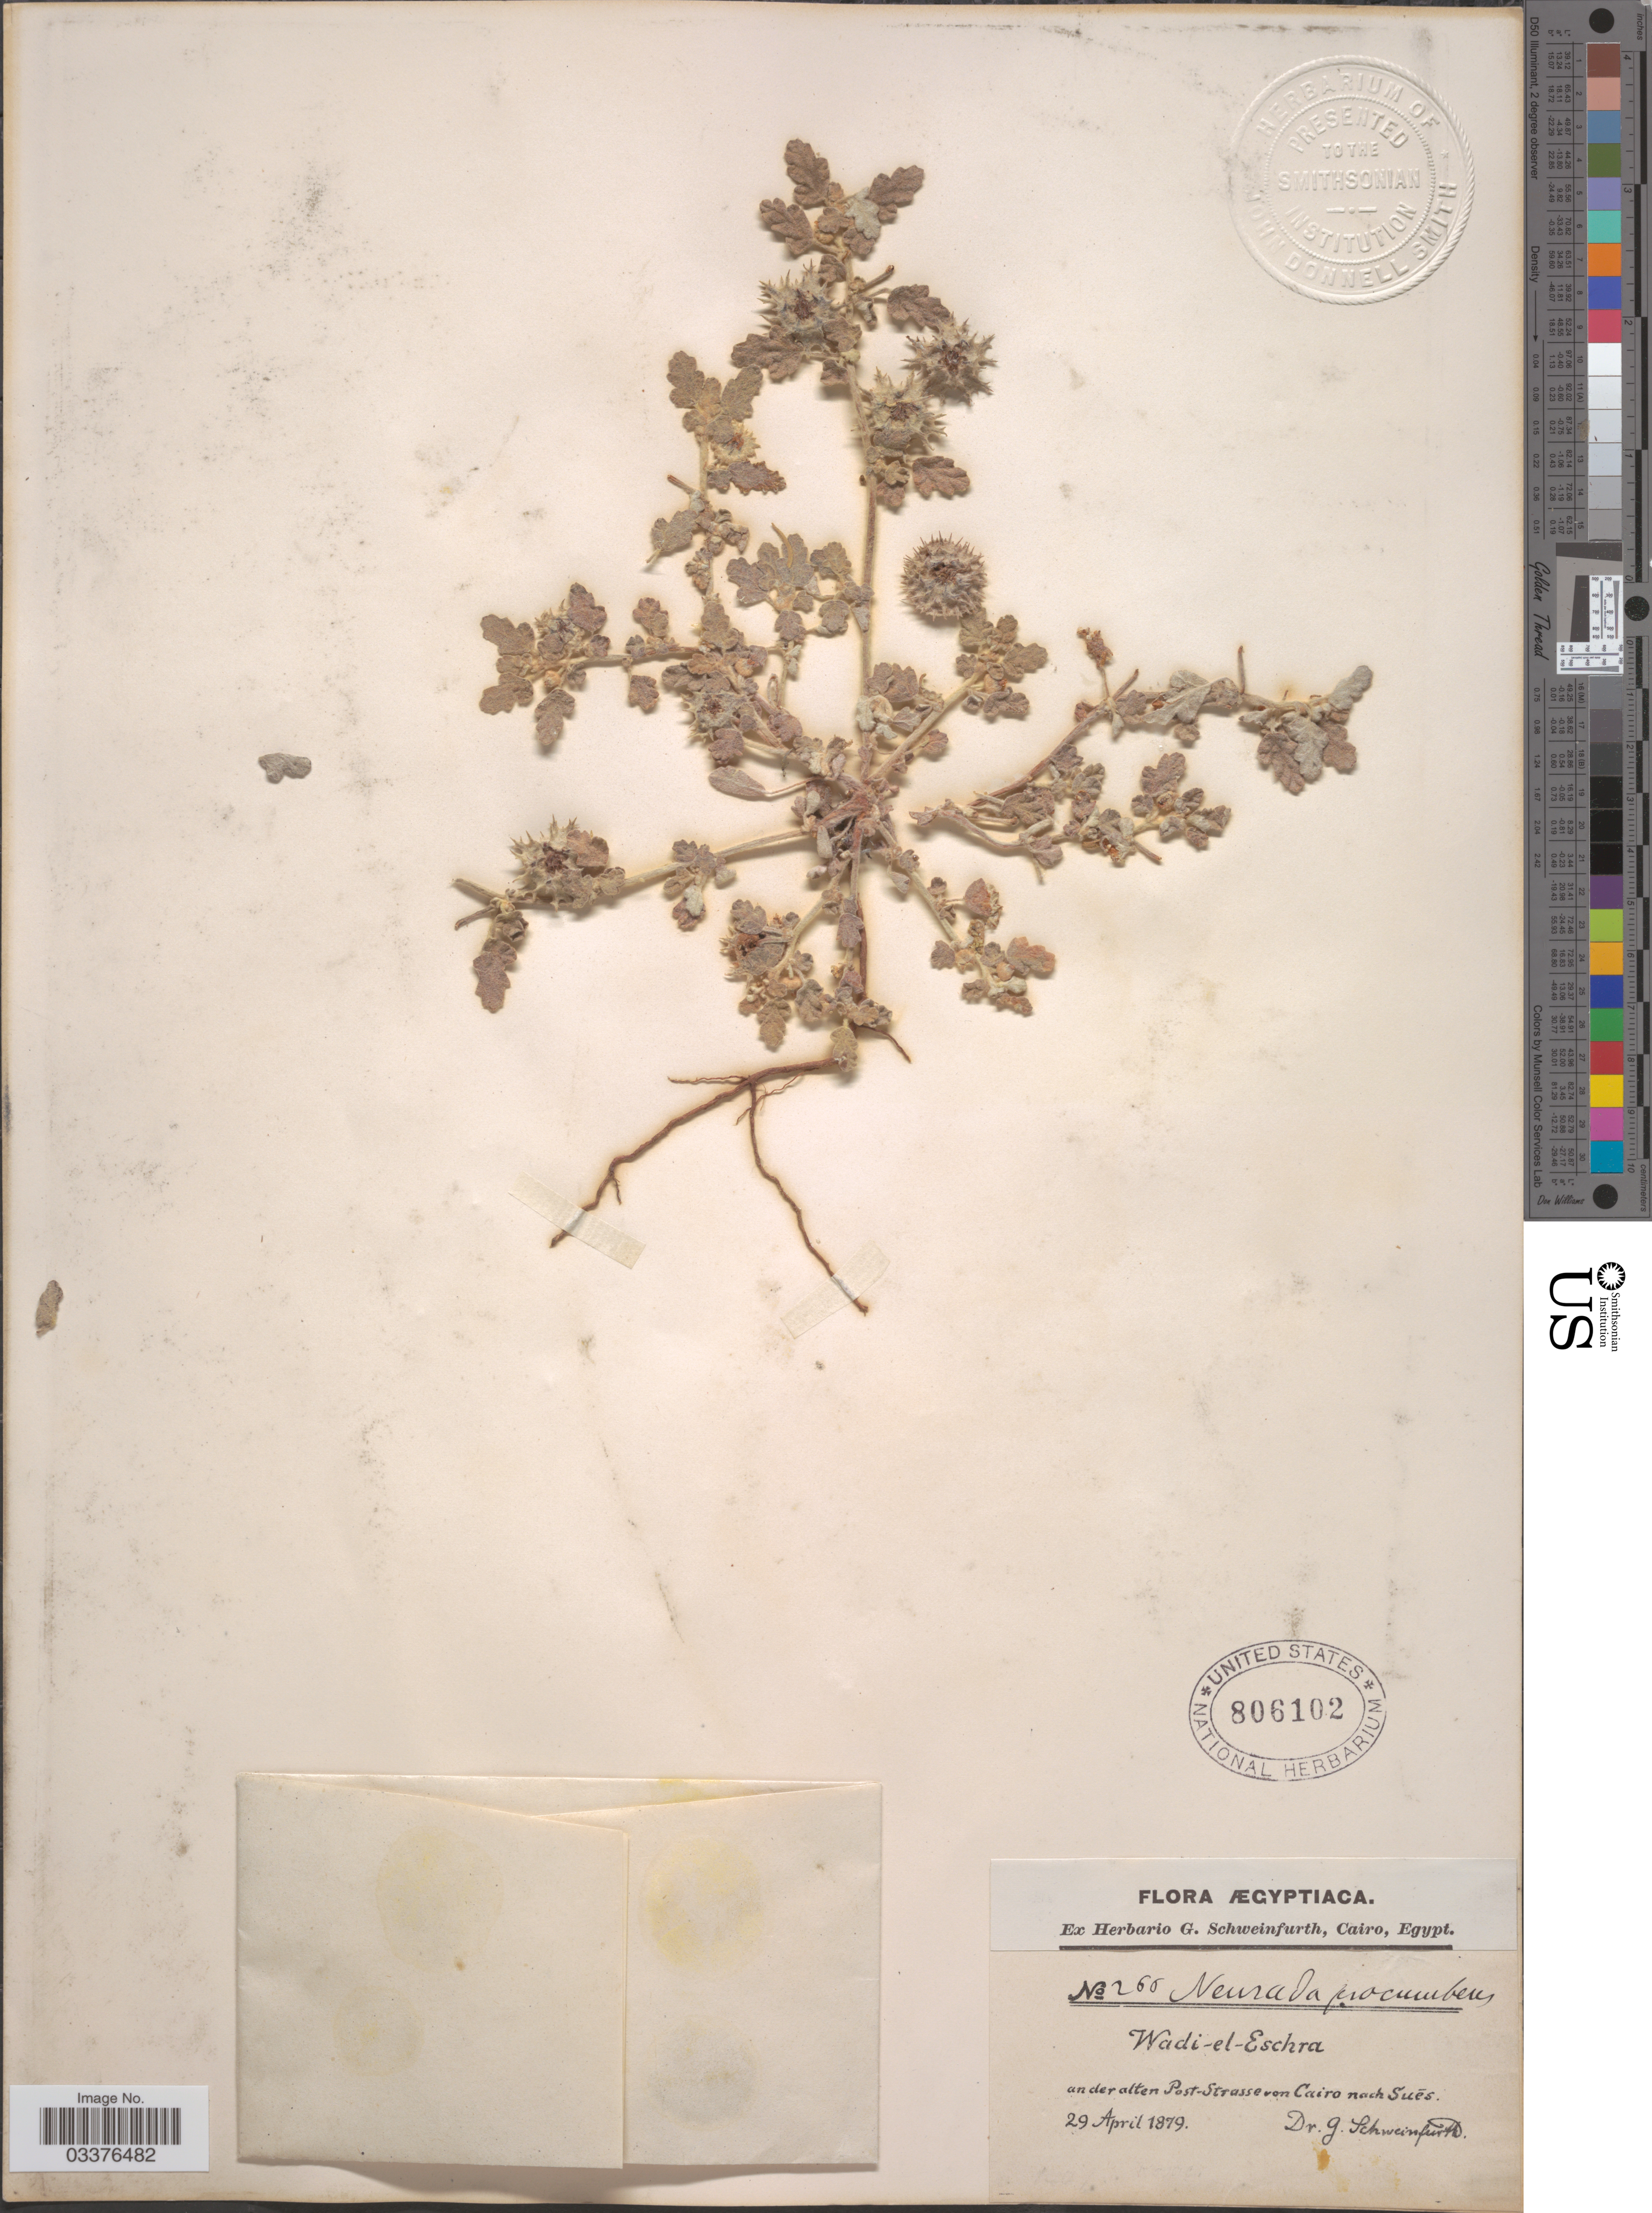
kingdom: Plantae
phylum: Tracheophyta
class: Magnoliopsida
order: Malvales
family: Neuradaceae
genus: Neurada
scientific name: Neurada procumbens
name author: L.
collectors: G. A. Schweinfurth (herbarium)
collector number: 266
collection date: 1879-04-29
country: Egypt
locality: Ægyptiaca. Wadi-el-Eschra an der alten Post-Strasse von Cairo nach Suēs.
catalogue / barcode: US 806102